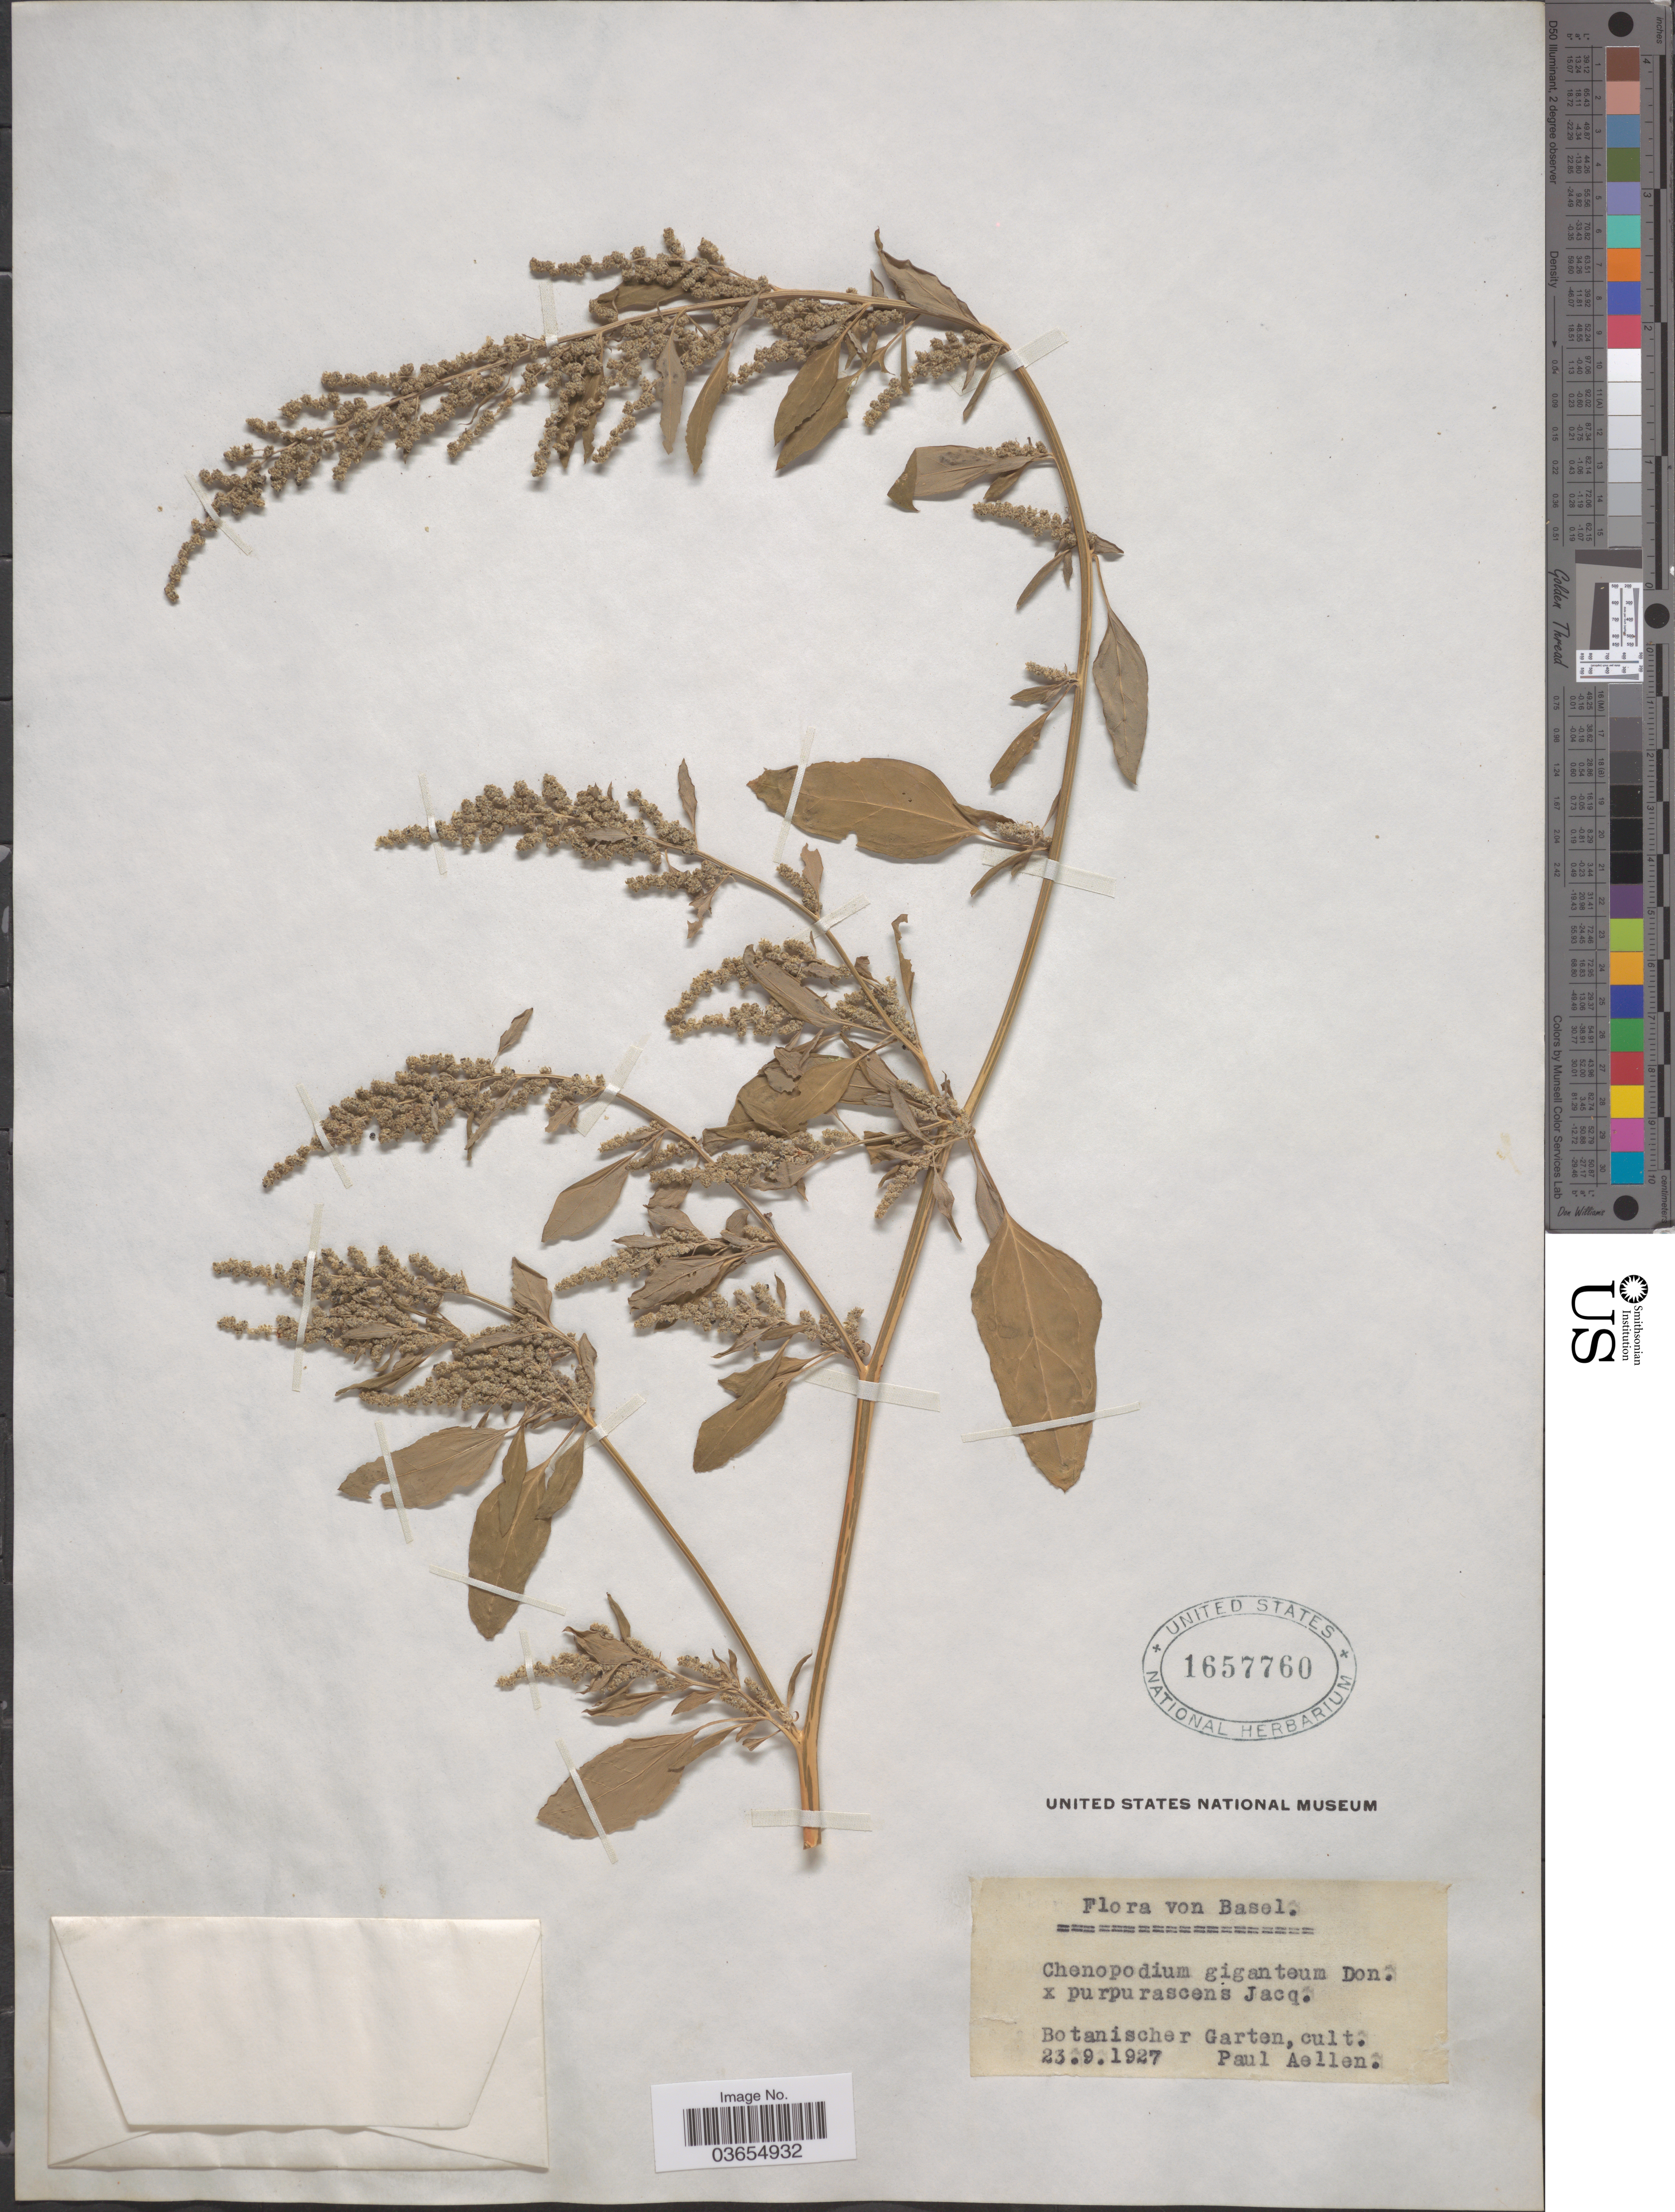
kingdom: Plantae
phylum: Tracheophyta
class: Magnoliopsida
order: Caryophyllales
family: Amaranthaceae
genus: Chenopodium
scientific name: Chenopodium giganteum x C. purpurascens B. Juss. ex Jacq.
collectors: P. Aellen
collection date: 1927-09-23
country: Switzerland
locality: Basel. Botanischer Garten.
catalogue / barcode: US 1657760